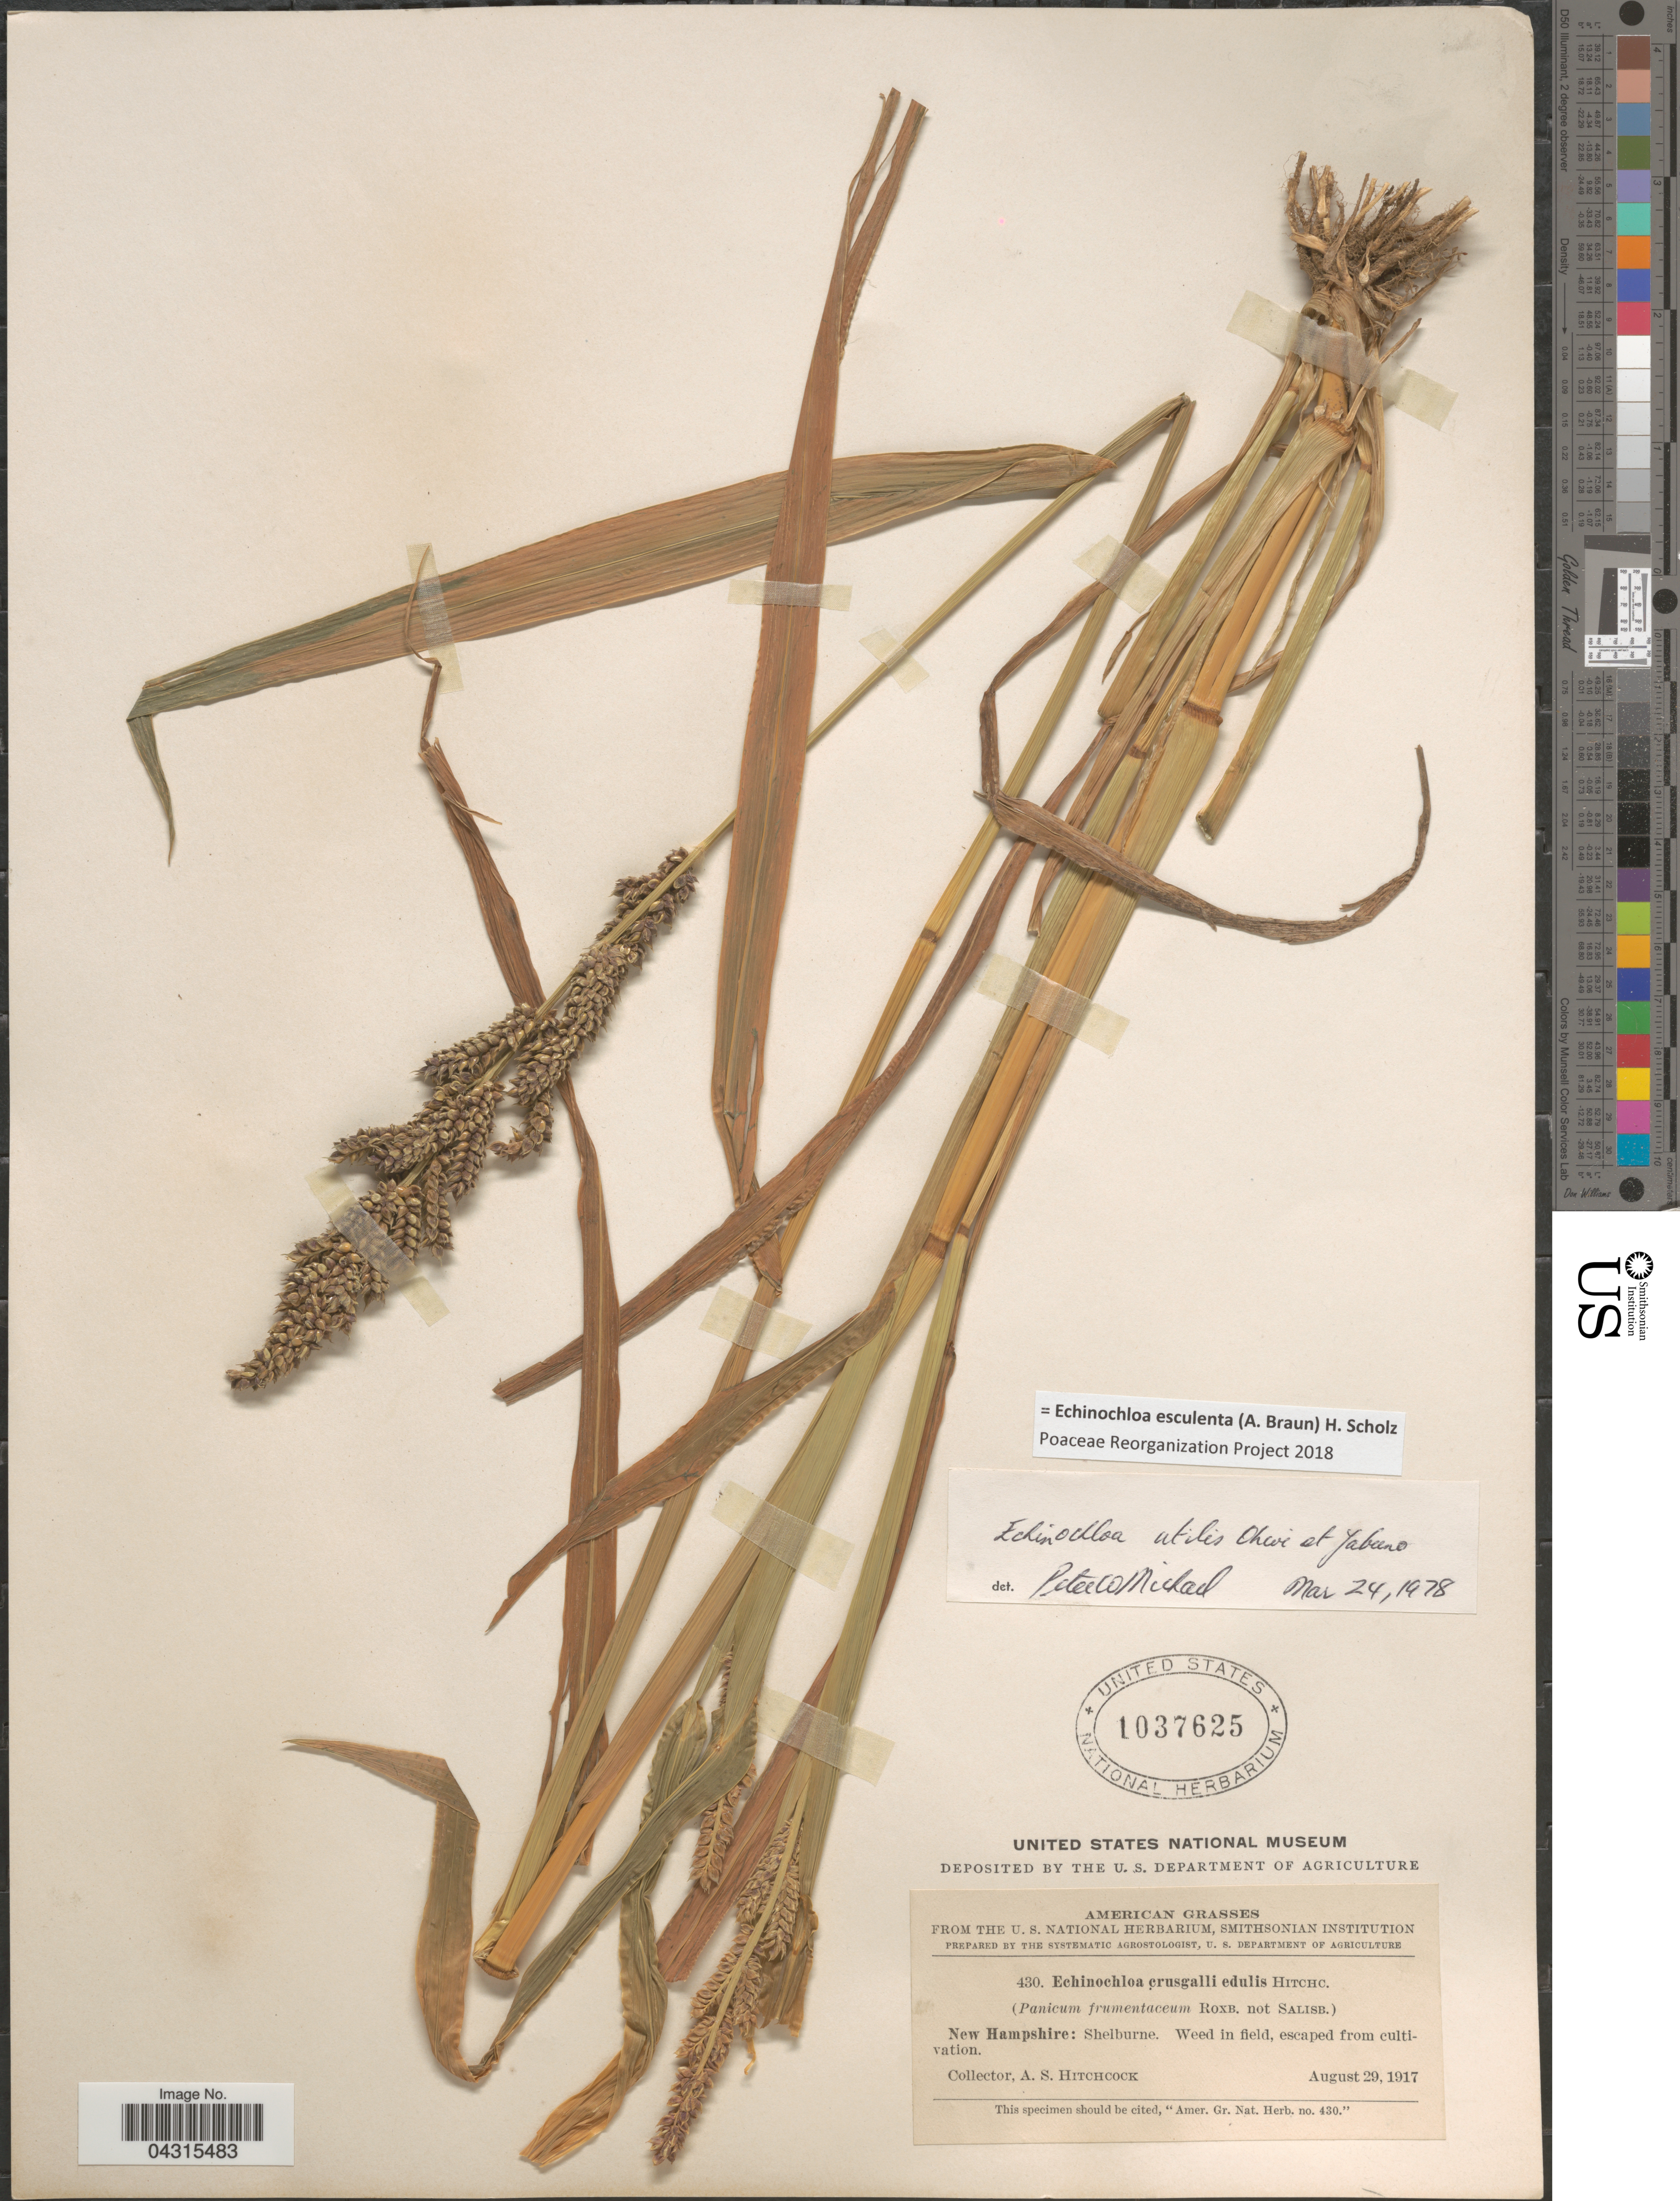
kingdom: Plantae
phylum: Tracheophyta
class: Liliopsida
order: Poales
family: Poaceae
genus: Echinochloa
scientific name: Echinochloa esculenta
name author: (A. Braun) H. Scholz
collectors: A. S. Hitchcock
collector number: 430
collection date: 1917-08-29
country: United States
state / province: New Hampshire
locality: Shelburne.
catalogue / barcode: US 1037625